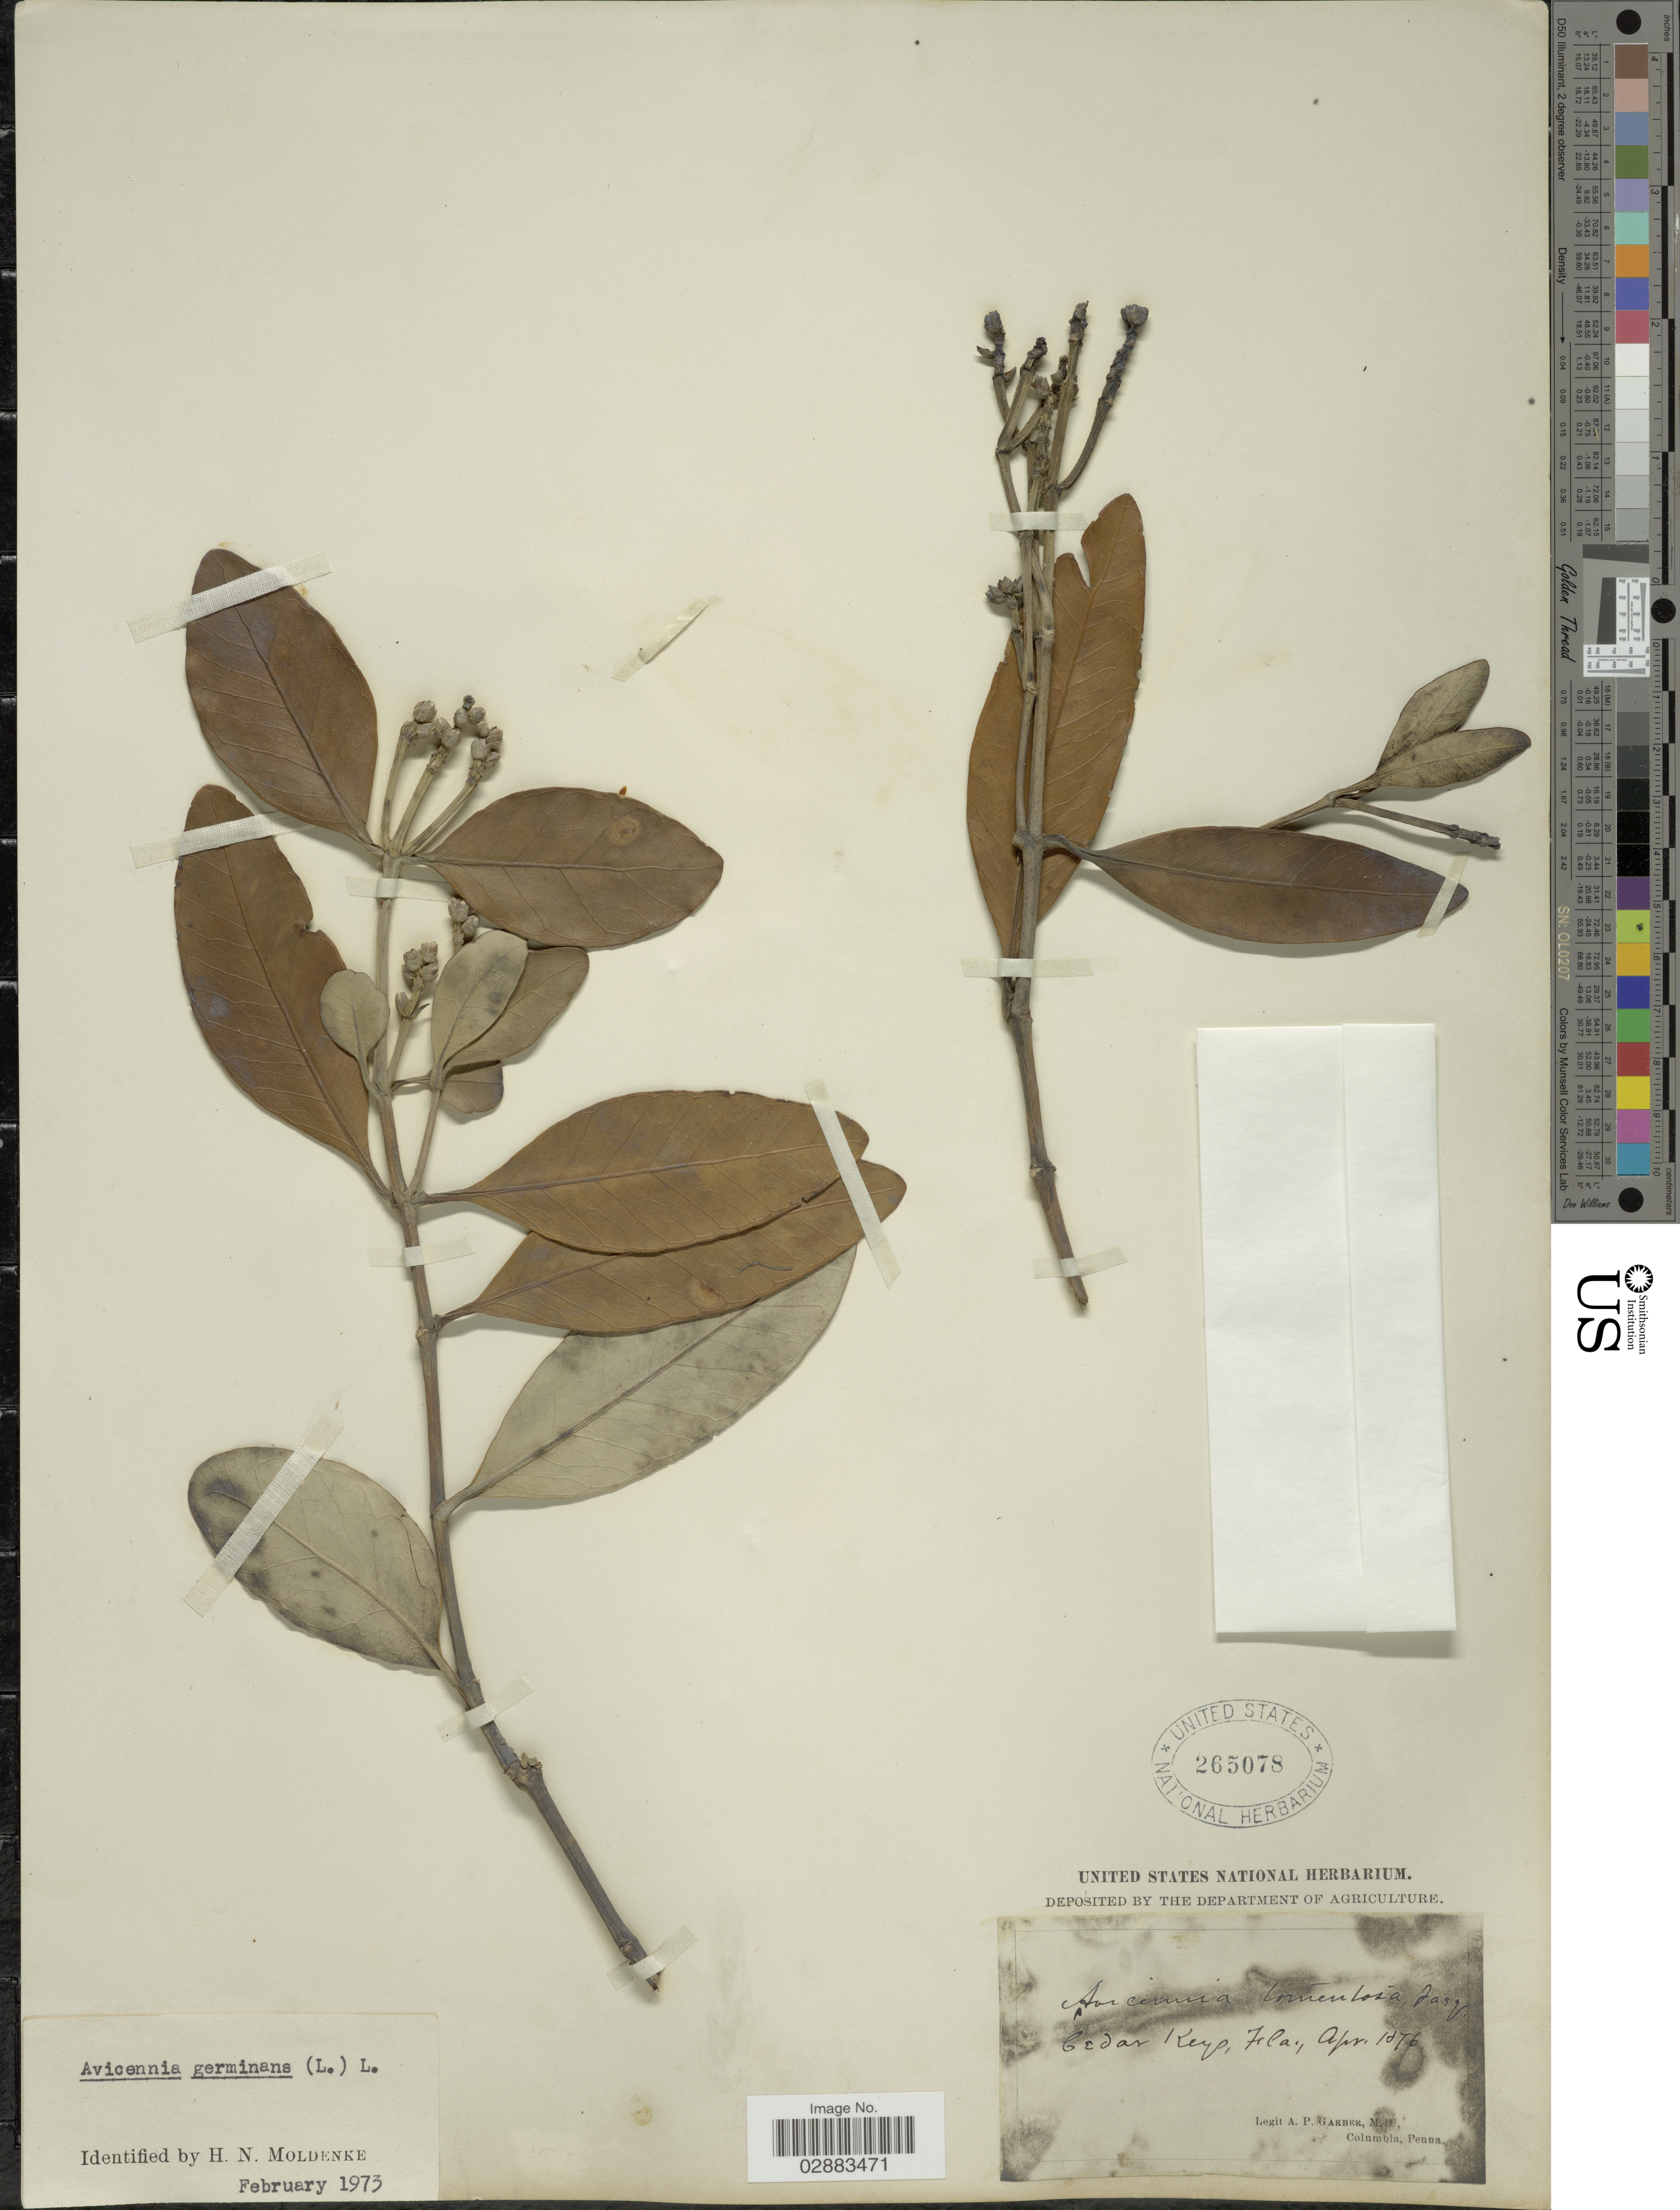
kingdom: Plantae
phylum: Tracheophyta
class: Magnoliopsida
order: Lamiales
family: Acanthaceae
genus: Avicennia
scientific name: Avicennia germinans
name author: (L.) L.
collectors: A. P. Garber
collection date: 1876-04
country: United States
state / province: Florida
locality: Cedar Keys.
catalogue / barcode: US 265078